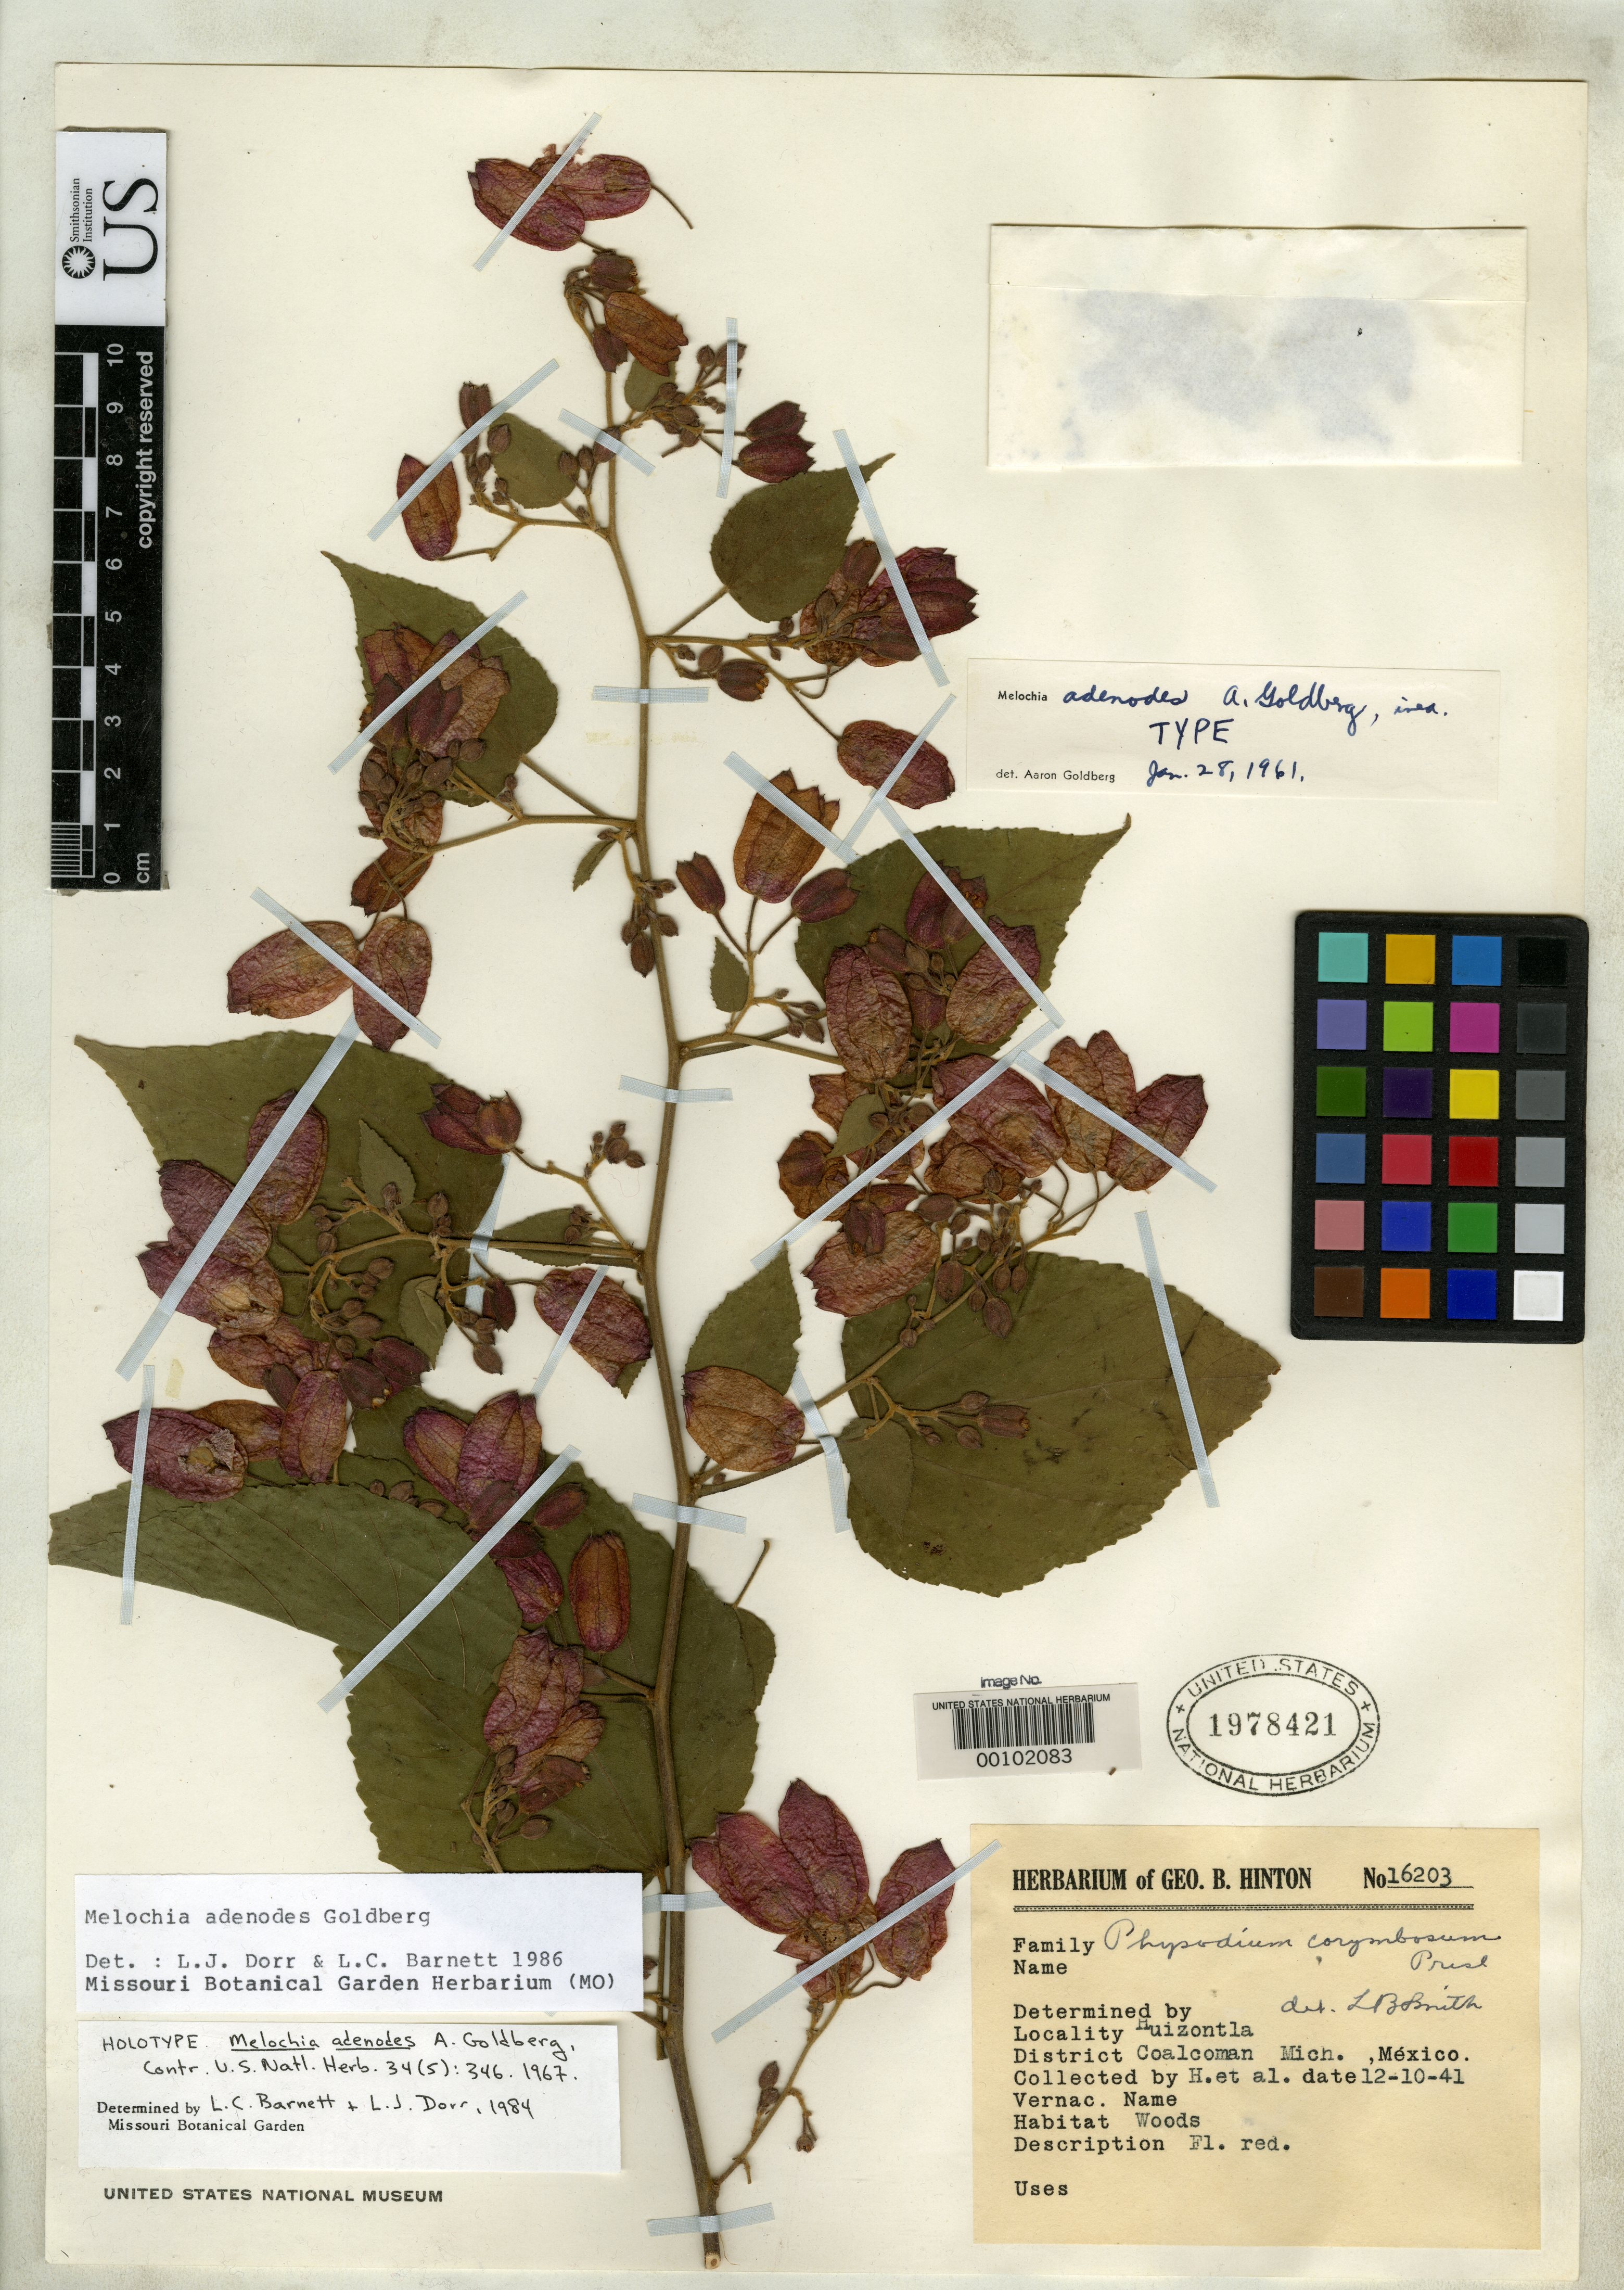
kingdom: Plantae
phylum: Tracheophyta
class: Magnoliopsida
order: Malvales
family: Malvaceae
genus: Melochia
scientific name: Melochia adenodes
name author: Goldberg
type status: Holotype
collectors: G. B. Hinton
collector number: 16203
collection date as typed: Oct 1941 or -- Dec 1941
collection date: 1941-10 or 1941-12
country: Mexico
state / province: Michoacán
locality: Coalcomán.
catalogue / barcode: US 1978421